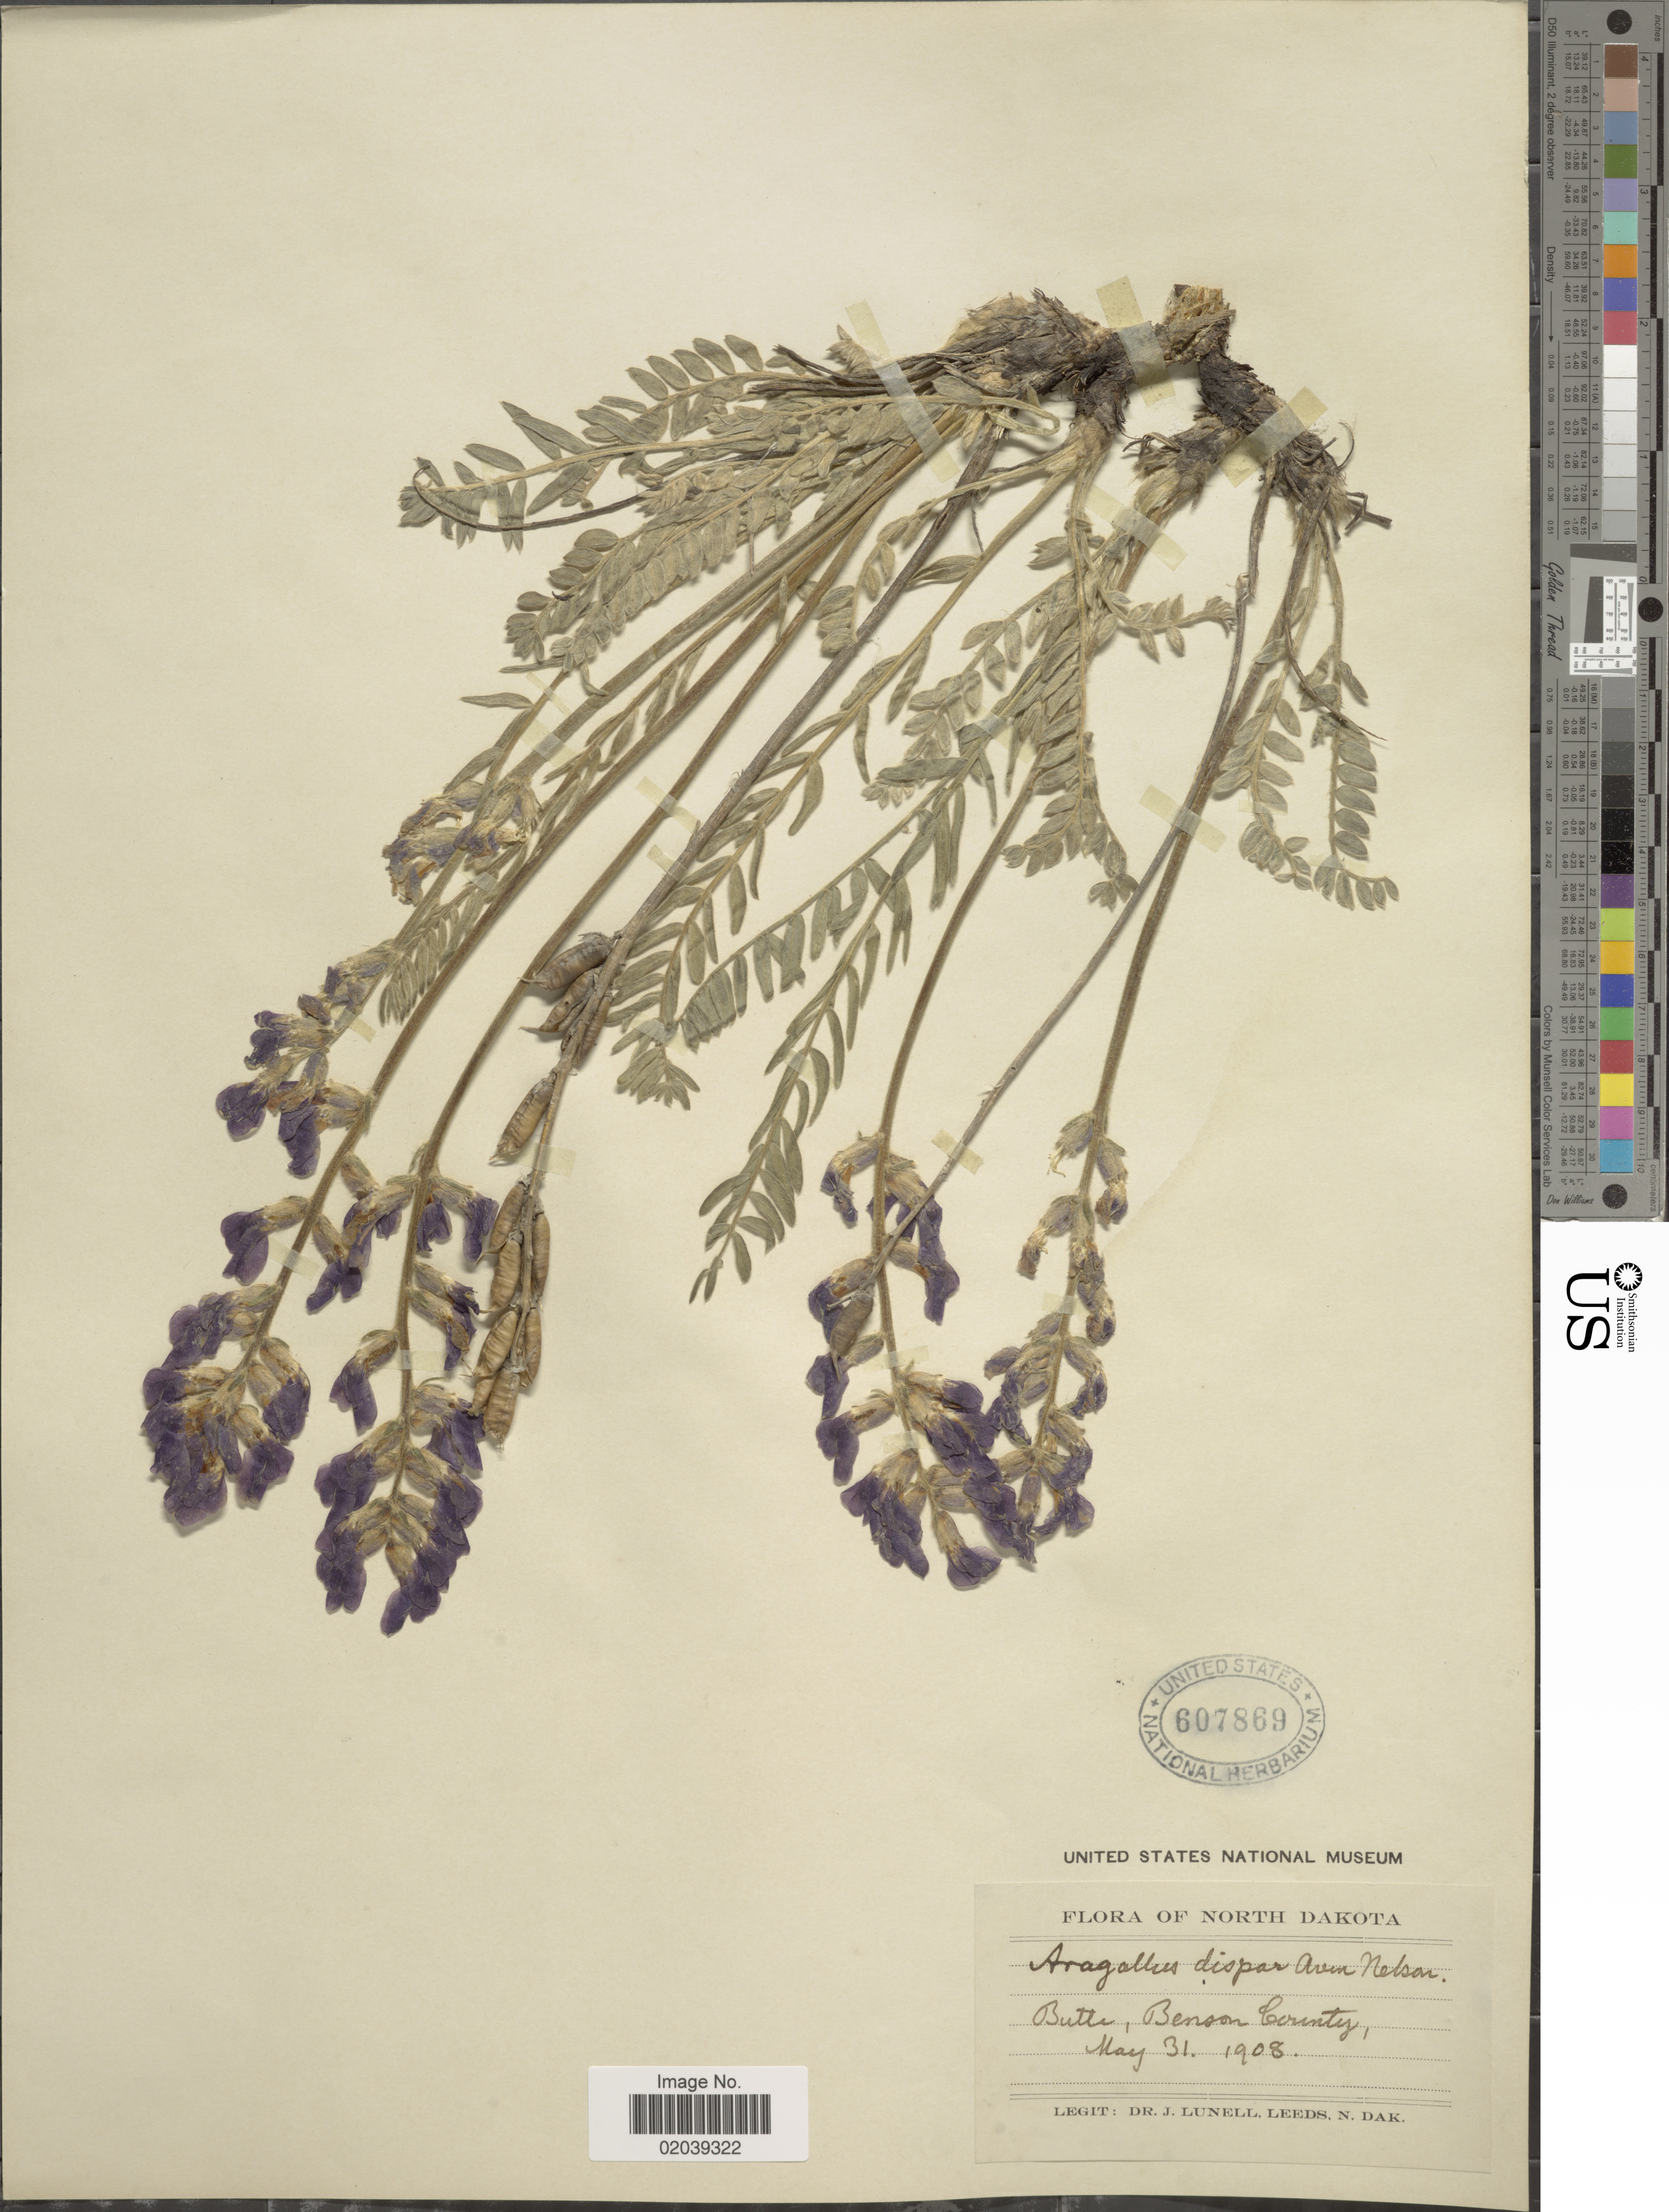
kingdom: Plantae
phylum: Tracheophyta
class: Magnoliopsida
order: Fabales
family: Fabaceae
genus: Oxytropis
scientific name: Oxytropis campestris var. dispar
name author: (A. Nelson) Barneby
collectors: J. Lunell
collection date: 1908-05-31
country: United States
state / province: North Dakota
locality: Butte, Benson County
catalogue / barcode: US 607869